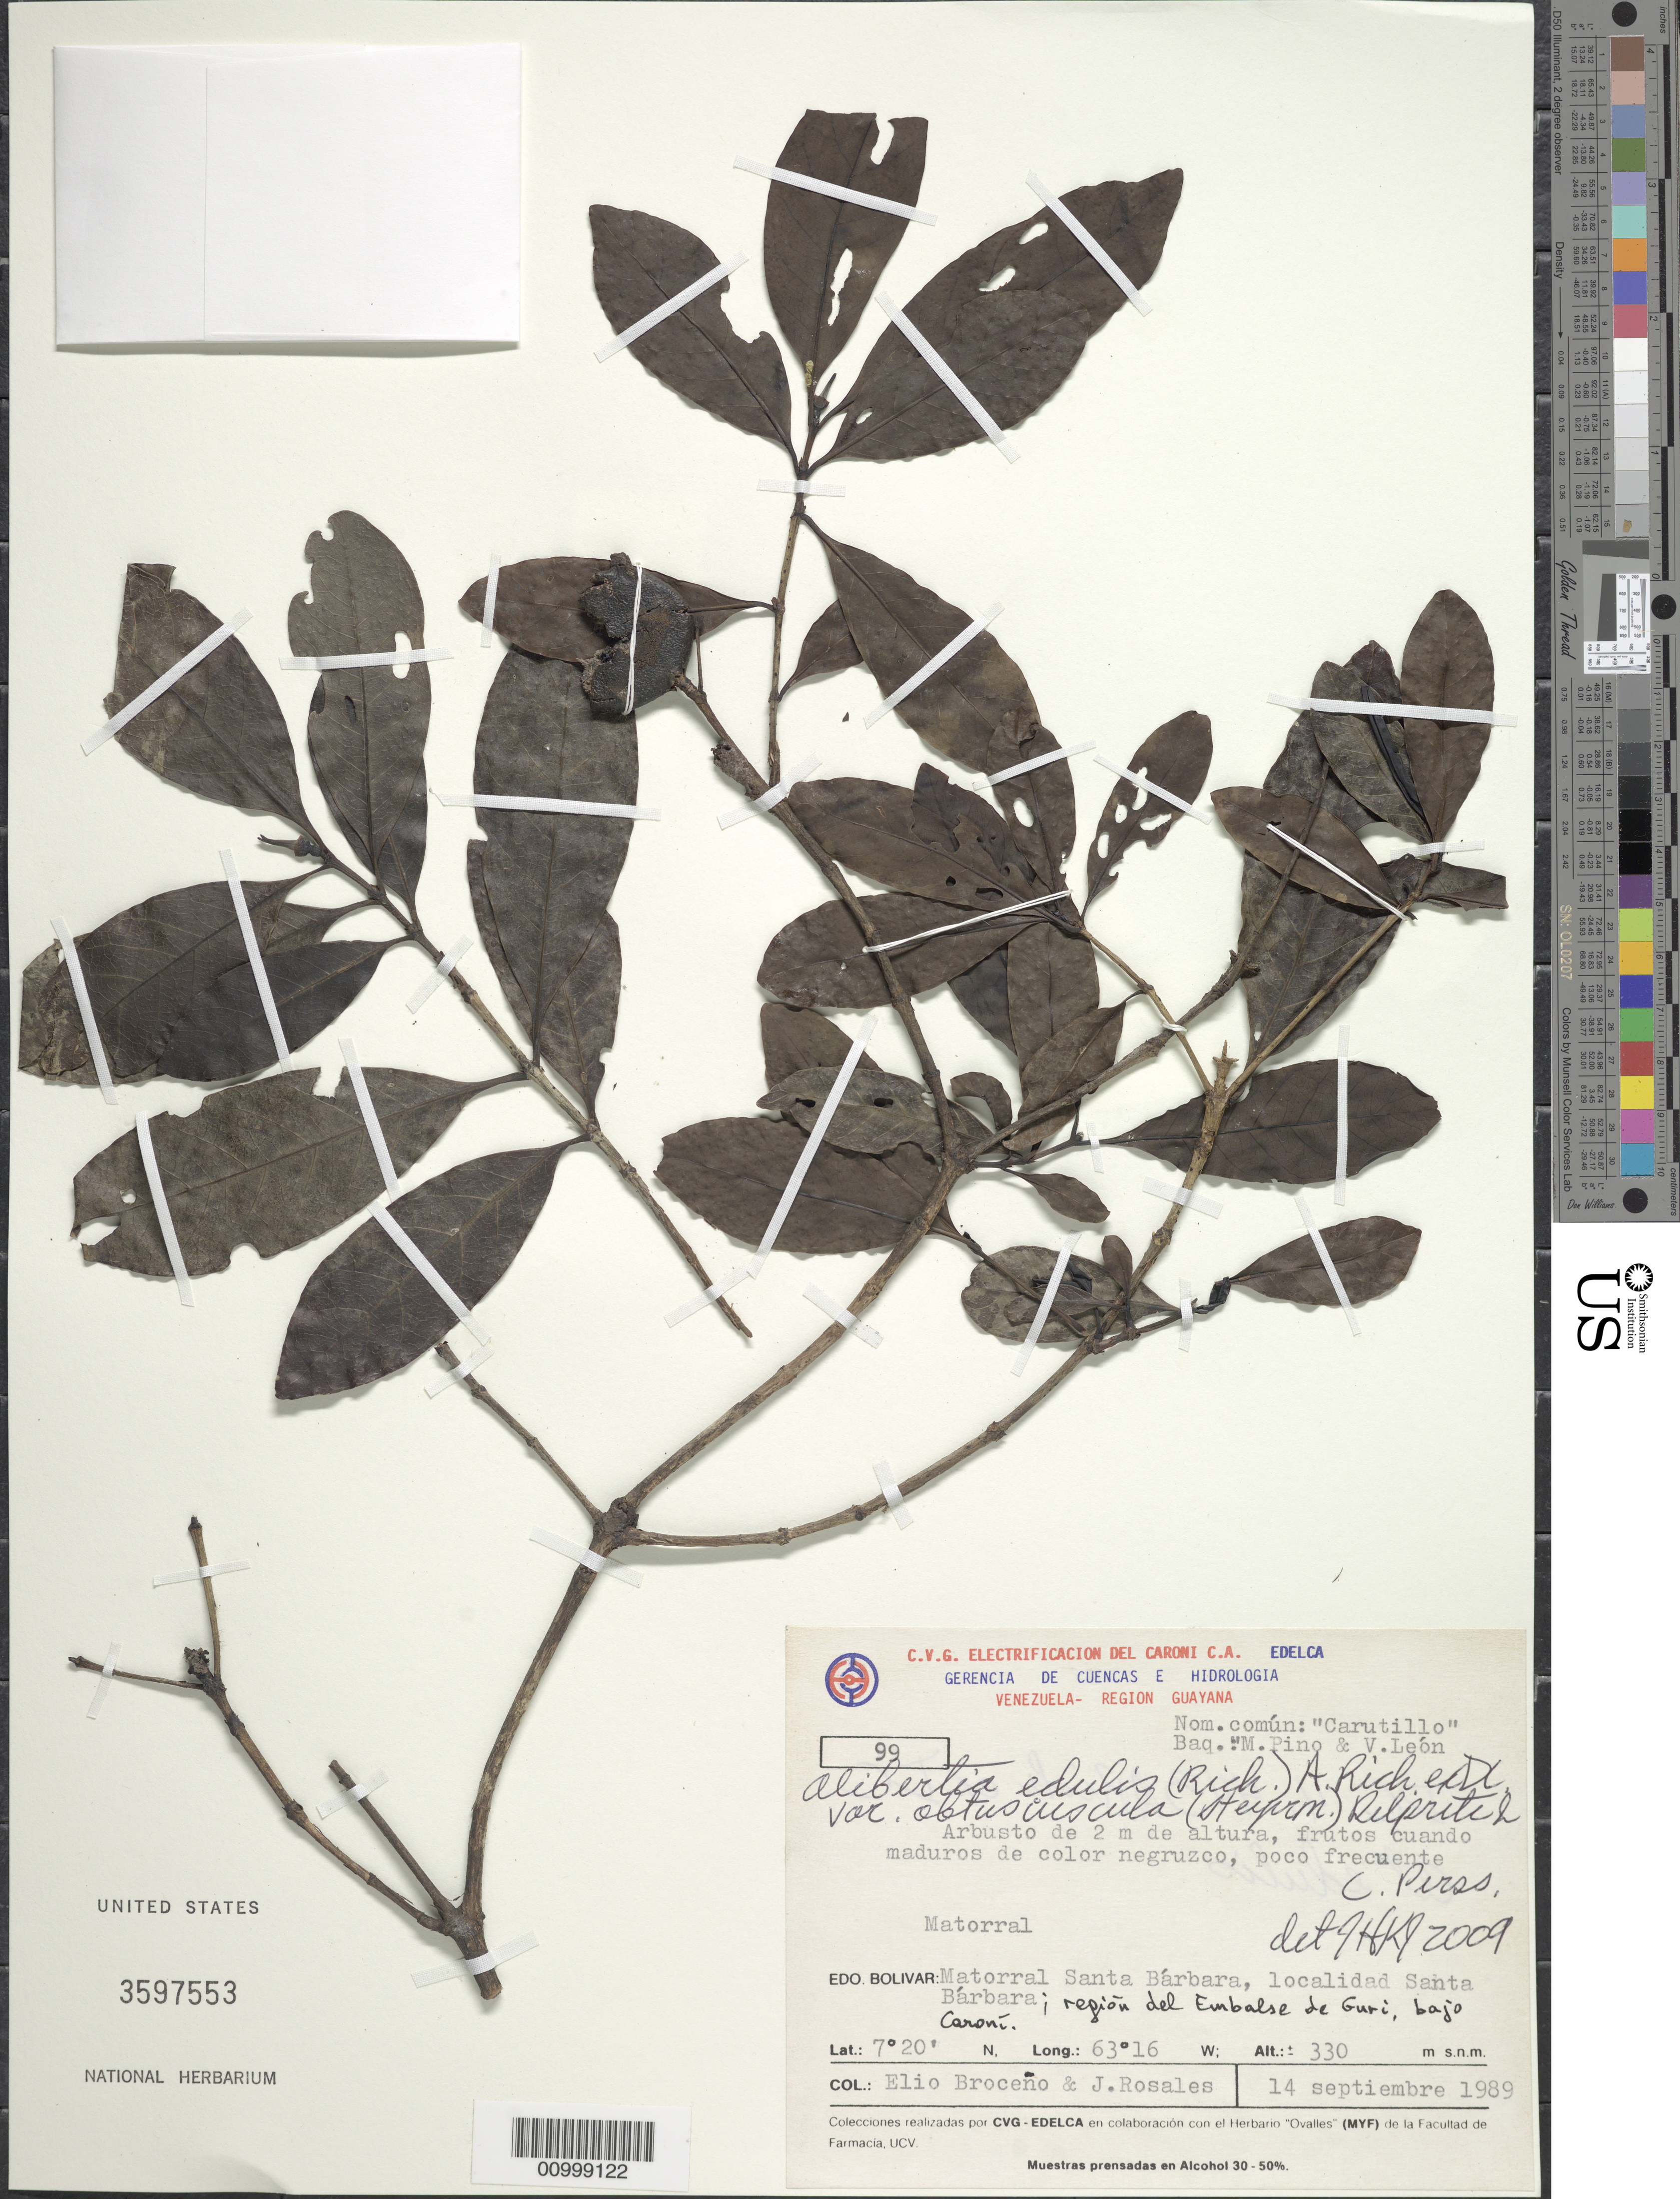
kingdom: Plantae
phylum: Tracheophyta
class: Magnoliopsida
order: Gentianales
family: Rubiaceae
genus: Alibertia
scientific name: Alibertia edulis var. obtusiuscula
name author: (Steyerm.) Delprete & C.H. Perss.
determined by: Kirkbride, J. H.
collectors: E. Broceno & J. Rosales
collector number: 99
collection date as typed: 14-Sep-89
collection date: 1989-09-14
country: Venezuela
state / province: Bolívar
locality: Matorral Santa Barbara, localidad Santa Barbara; region del Embalse de Guri, bajo Caroni.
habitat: Matorral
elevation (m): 330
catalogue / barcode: US 3597553